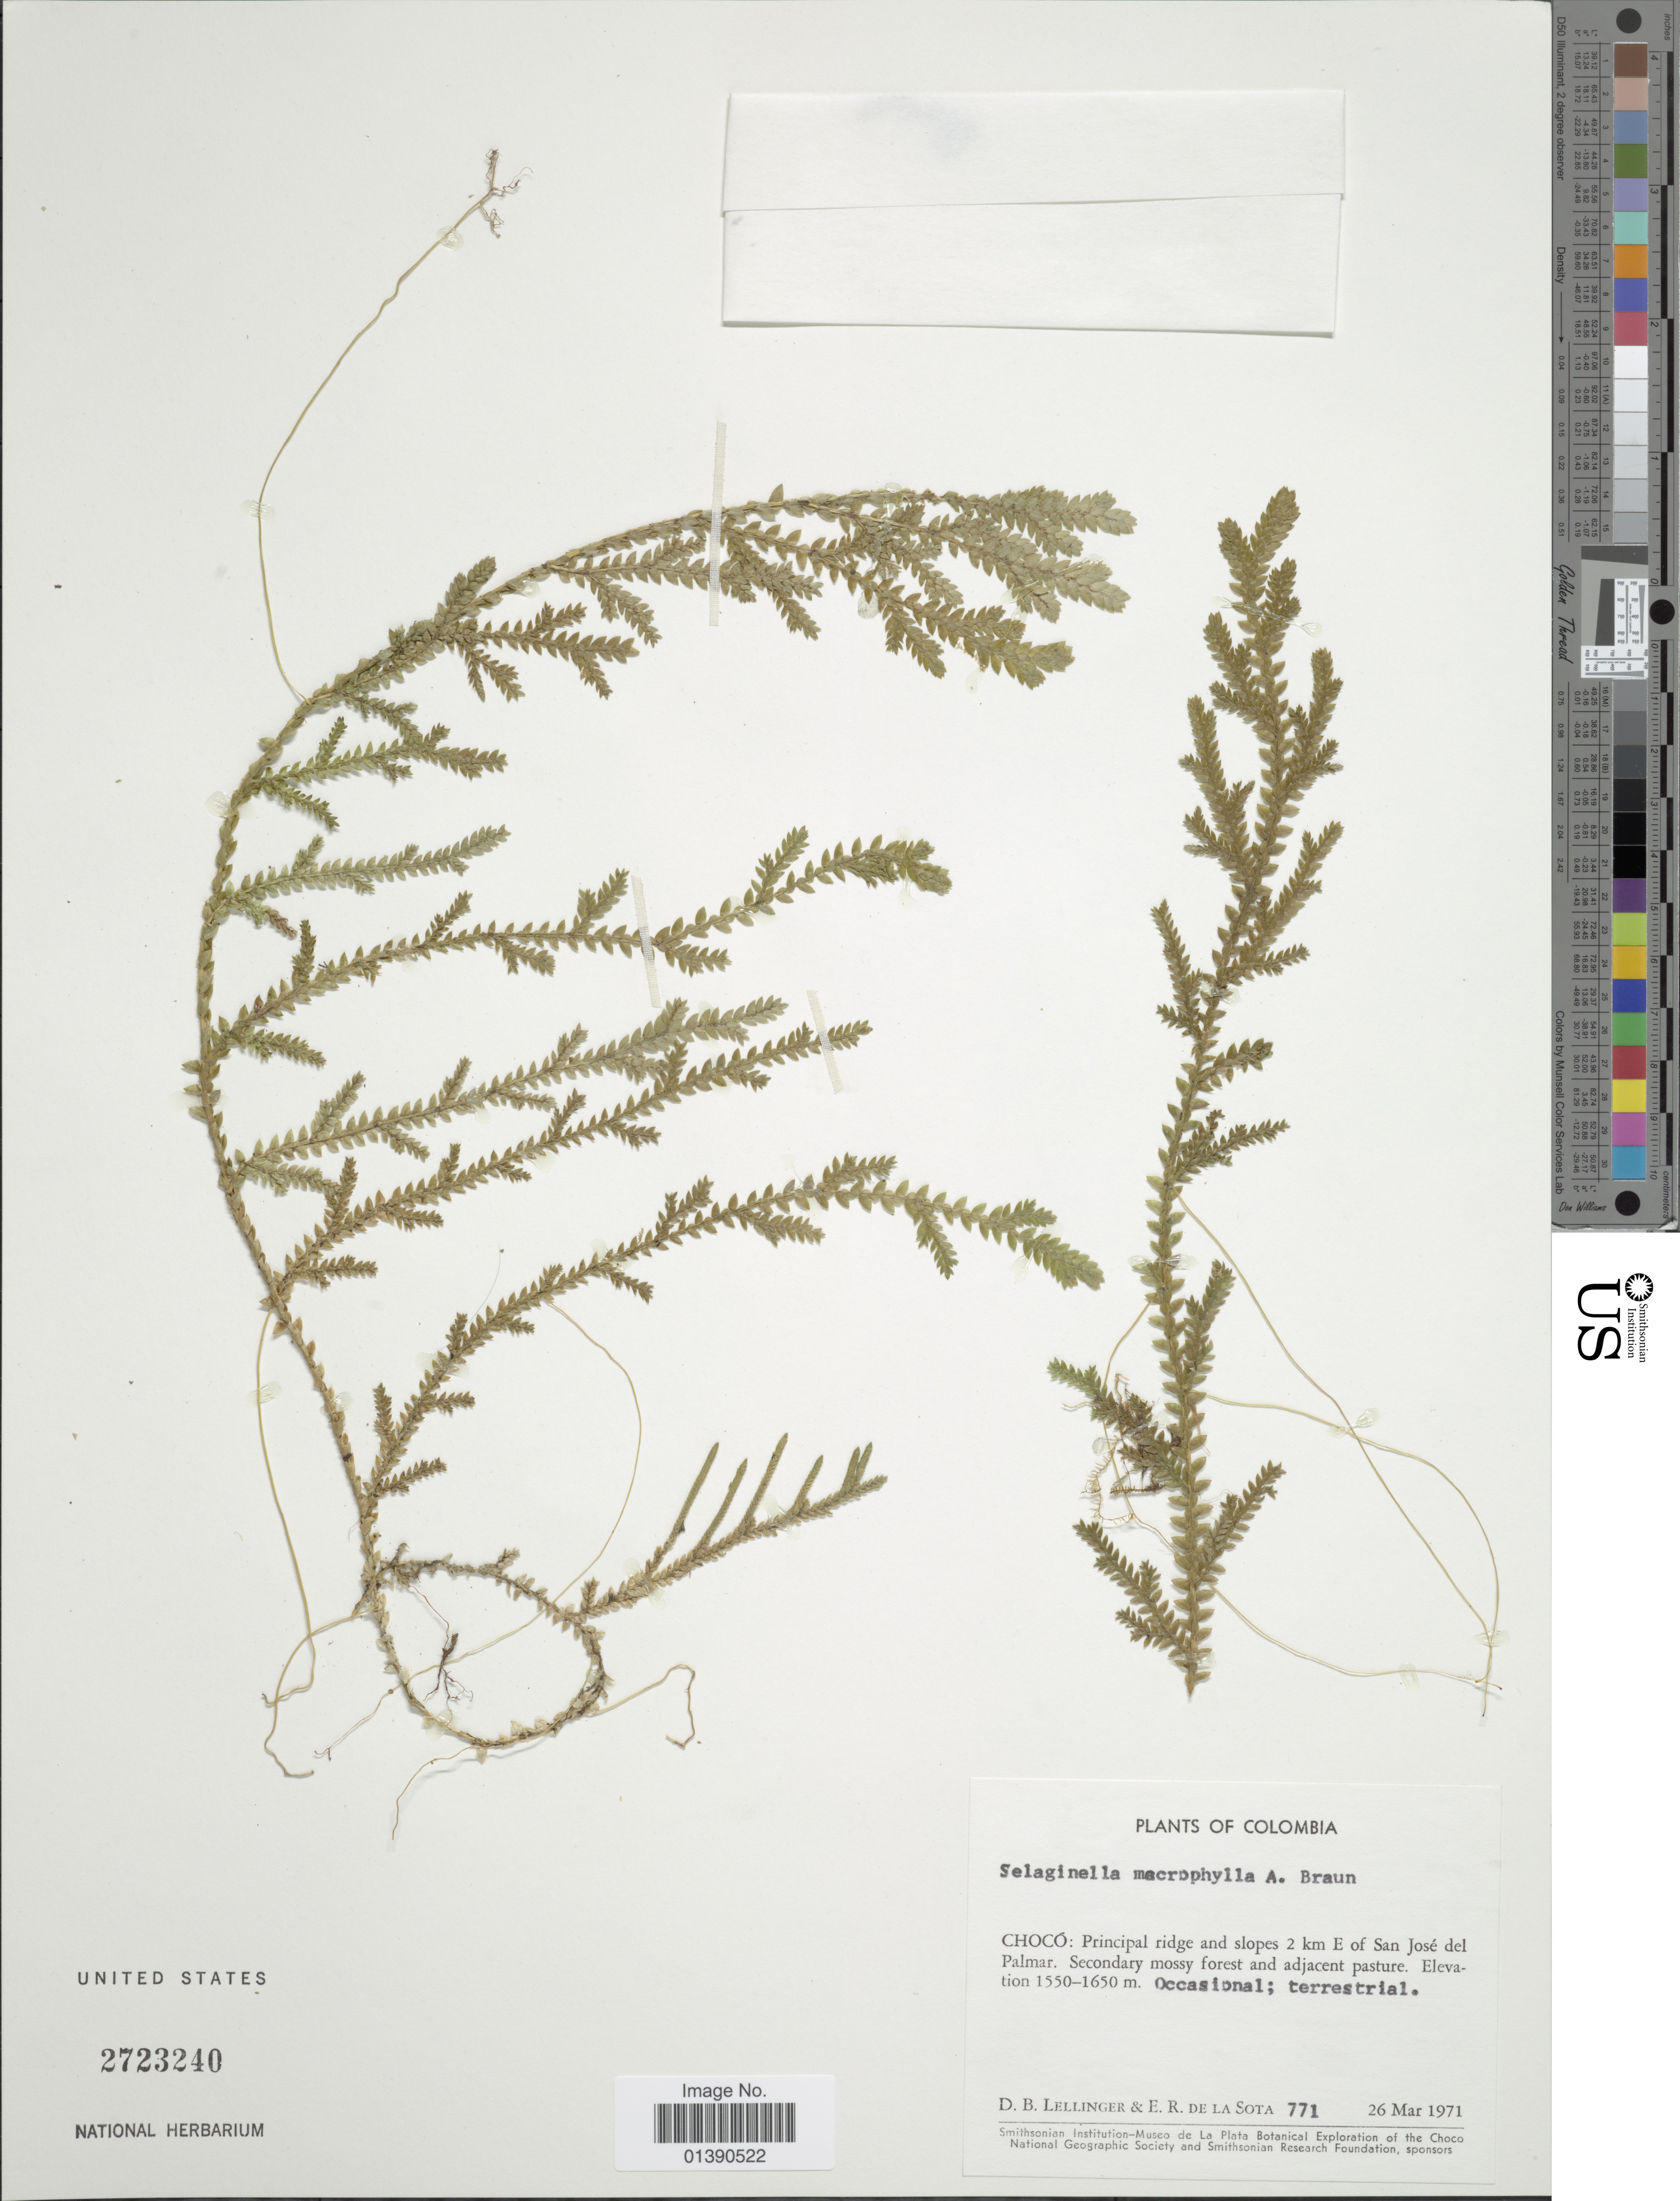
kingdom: Plantae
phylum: Tracheophyta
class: Lycopodiopsida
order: Selaginellales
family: Selaginellaceae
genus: Selaginella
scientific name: Selaginella diffusa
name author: (C. Presl) Spring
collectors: D. B. Lellinger & E. R. de la Sota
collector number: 771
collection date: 1971-03-26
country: Colombia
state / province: Chocó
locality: Principal ridge and slopes 2 km E of San José del Palmar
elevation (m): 1550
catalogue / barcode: US 2723240